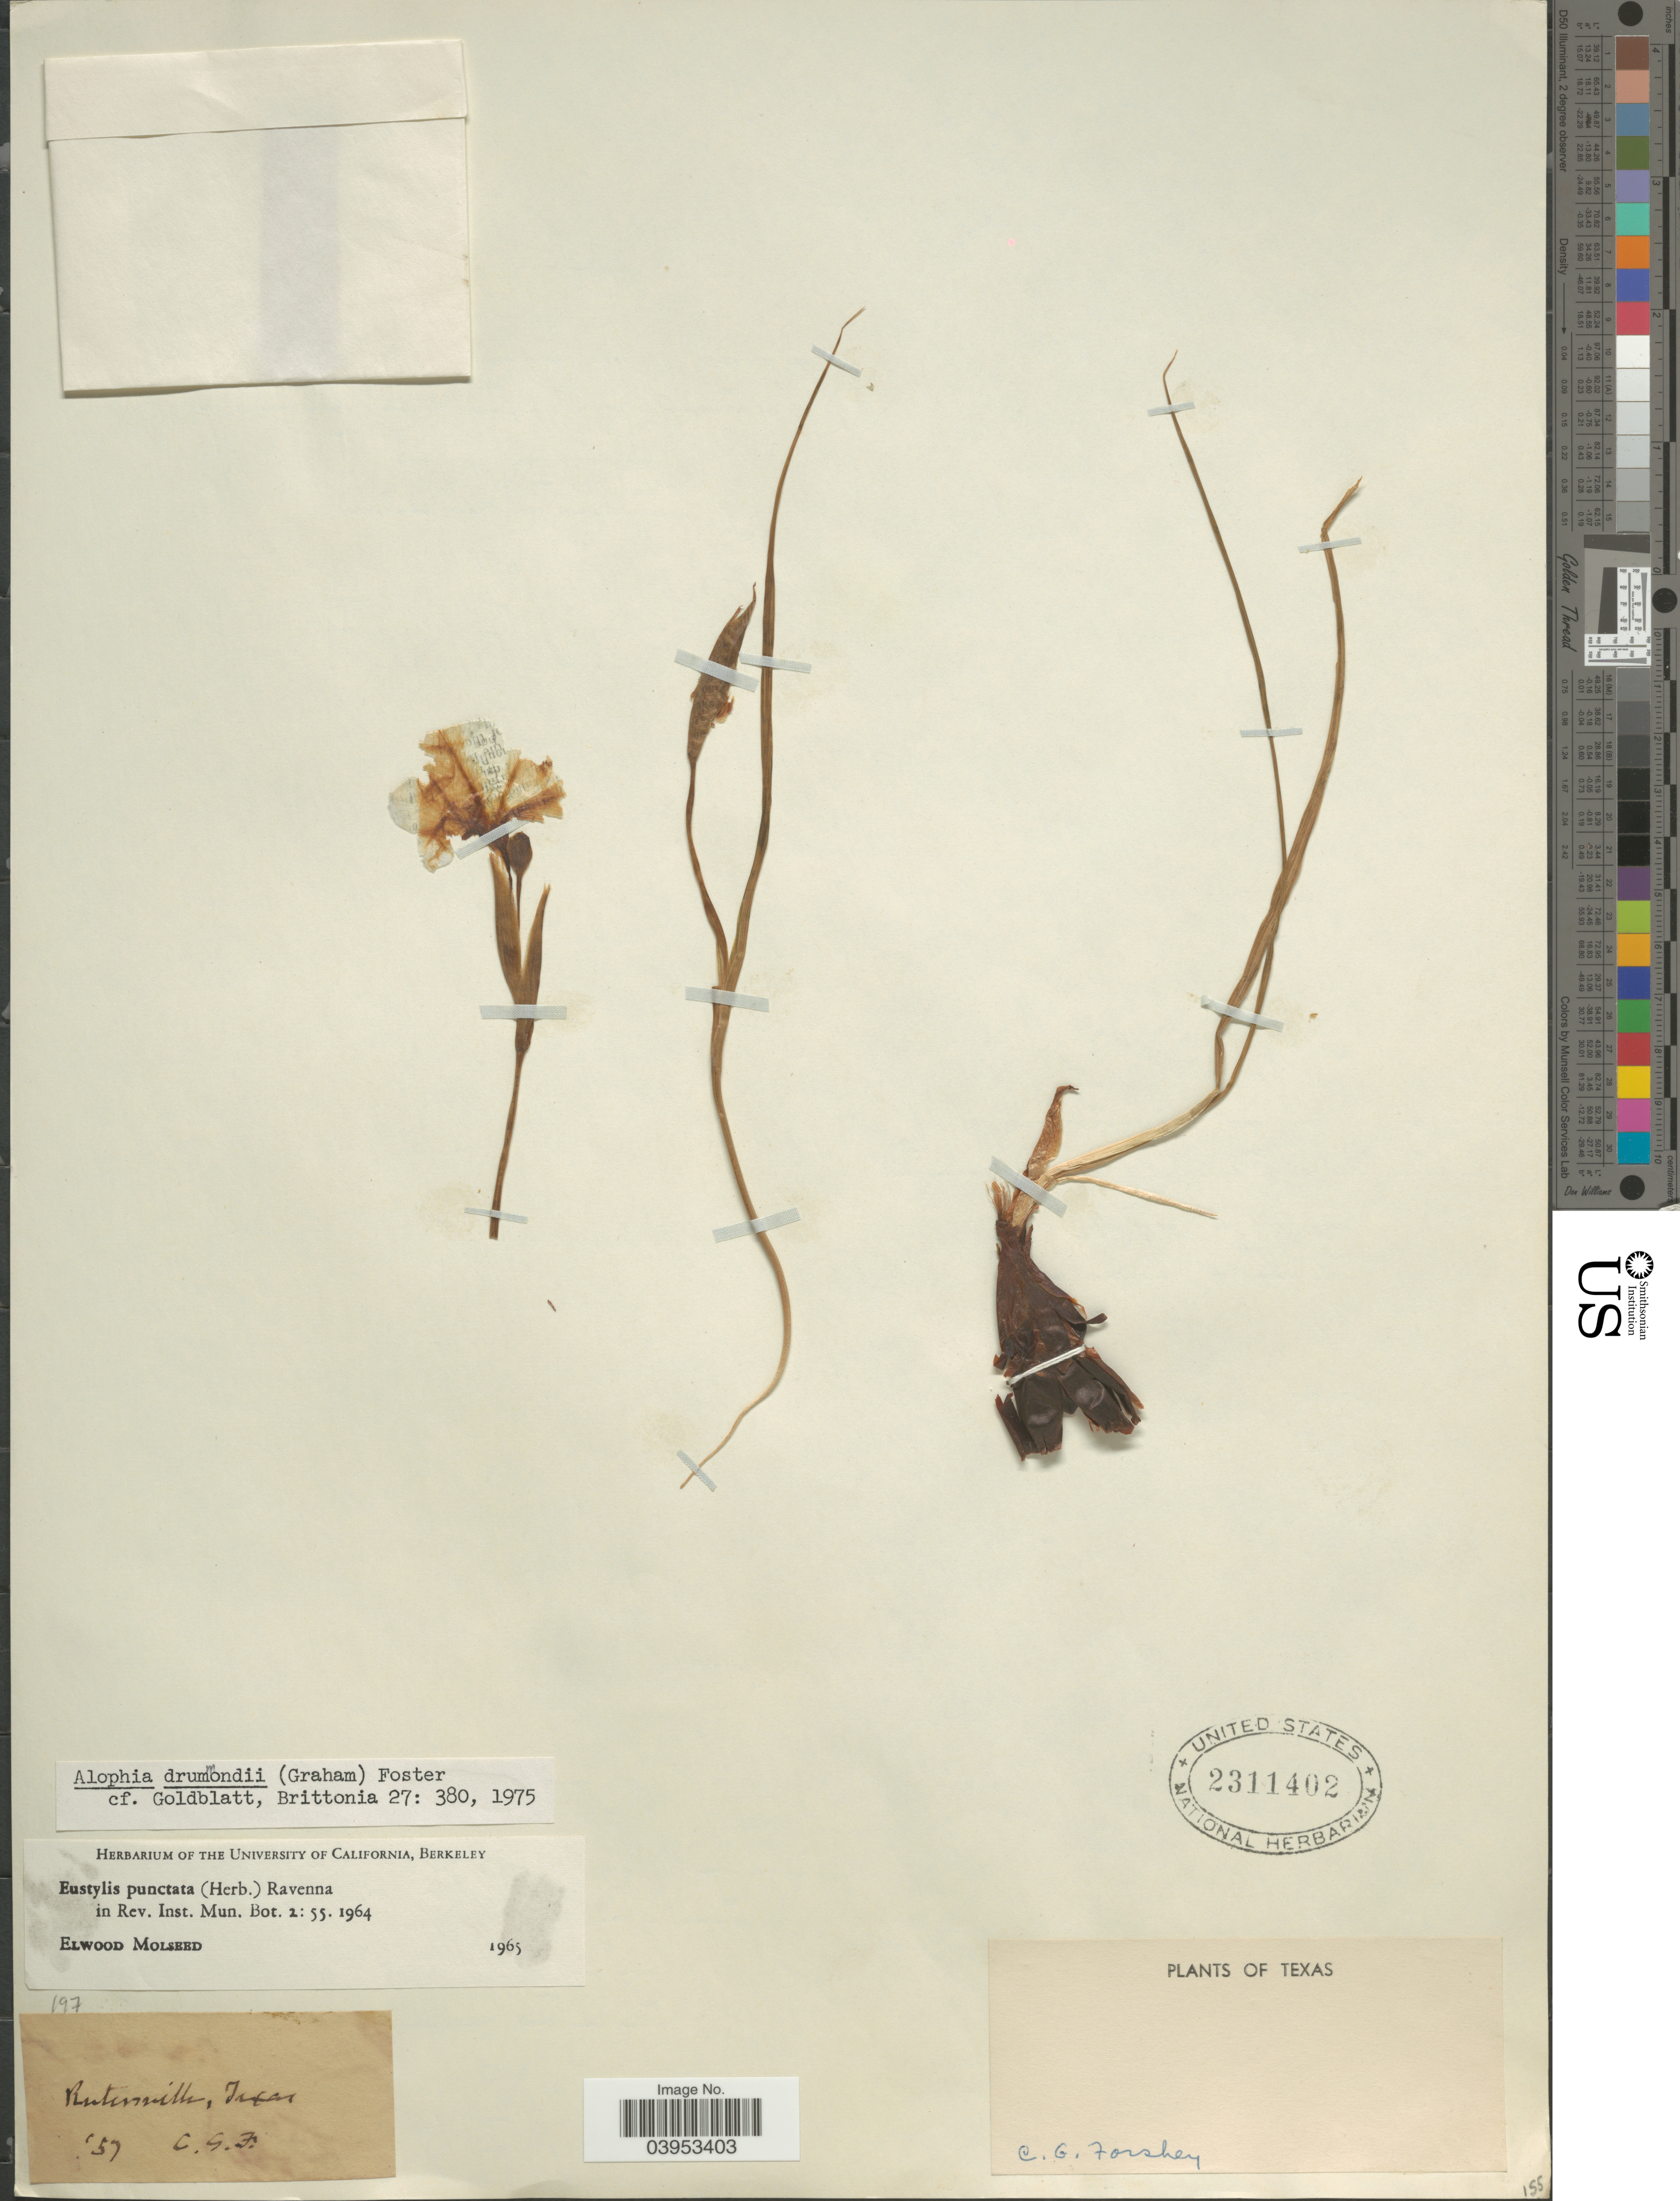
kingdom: Plantae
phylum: Tracheophyta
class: Liliopsida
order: Asparagales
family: Iridaceae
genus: Alophia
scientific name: Alophia drummondii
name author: (Graham) R.C. Foster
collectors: C. Forshey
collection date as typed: Transcribed d/m/y: //57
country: United States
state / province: Texas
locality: Rutersville.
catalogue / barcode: US 2311402